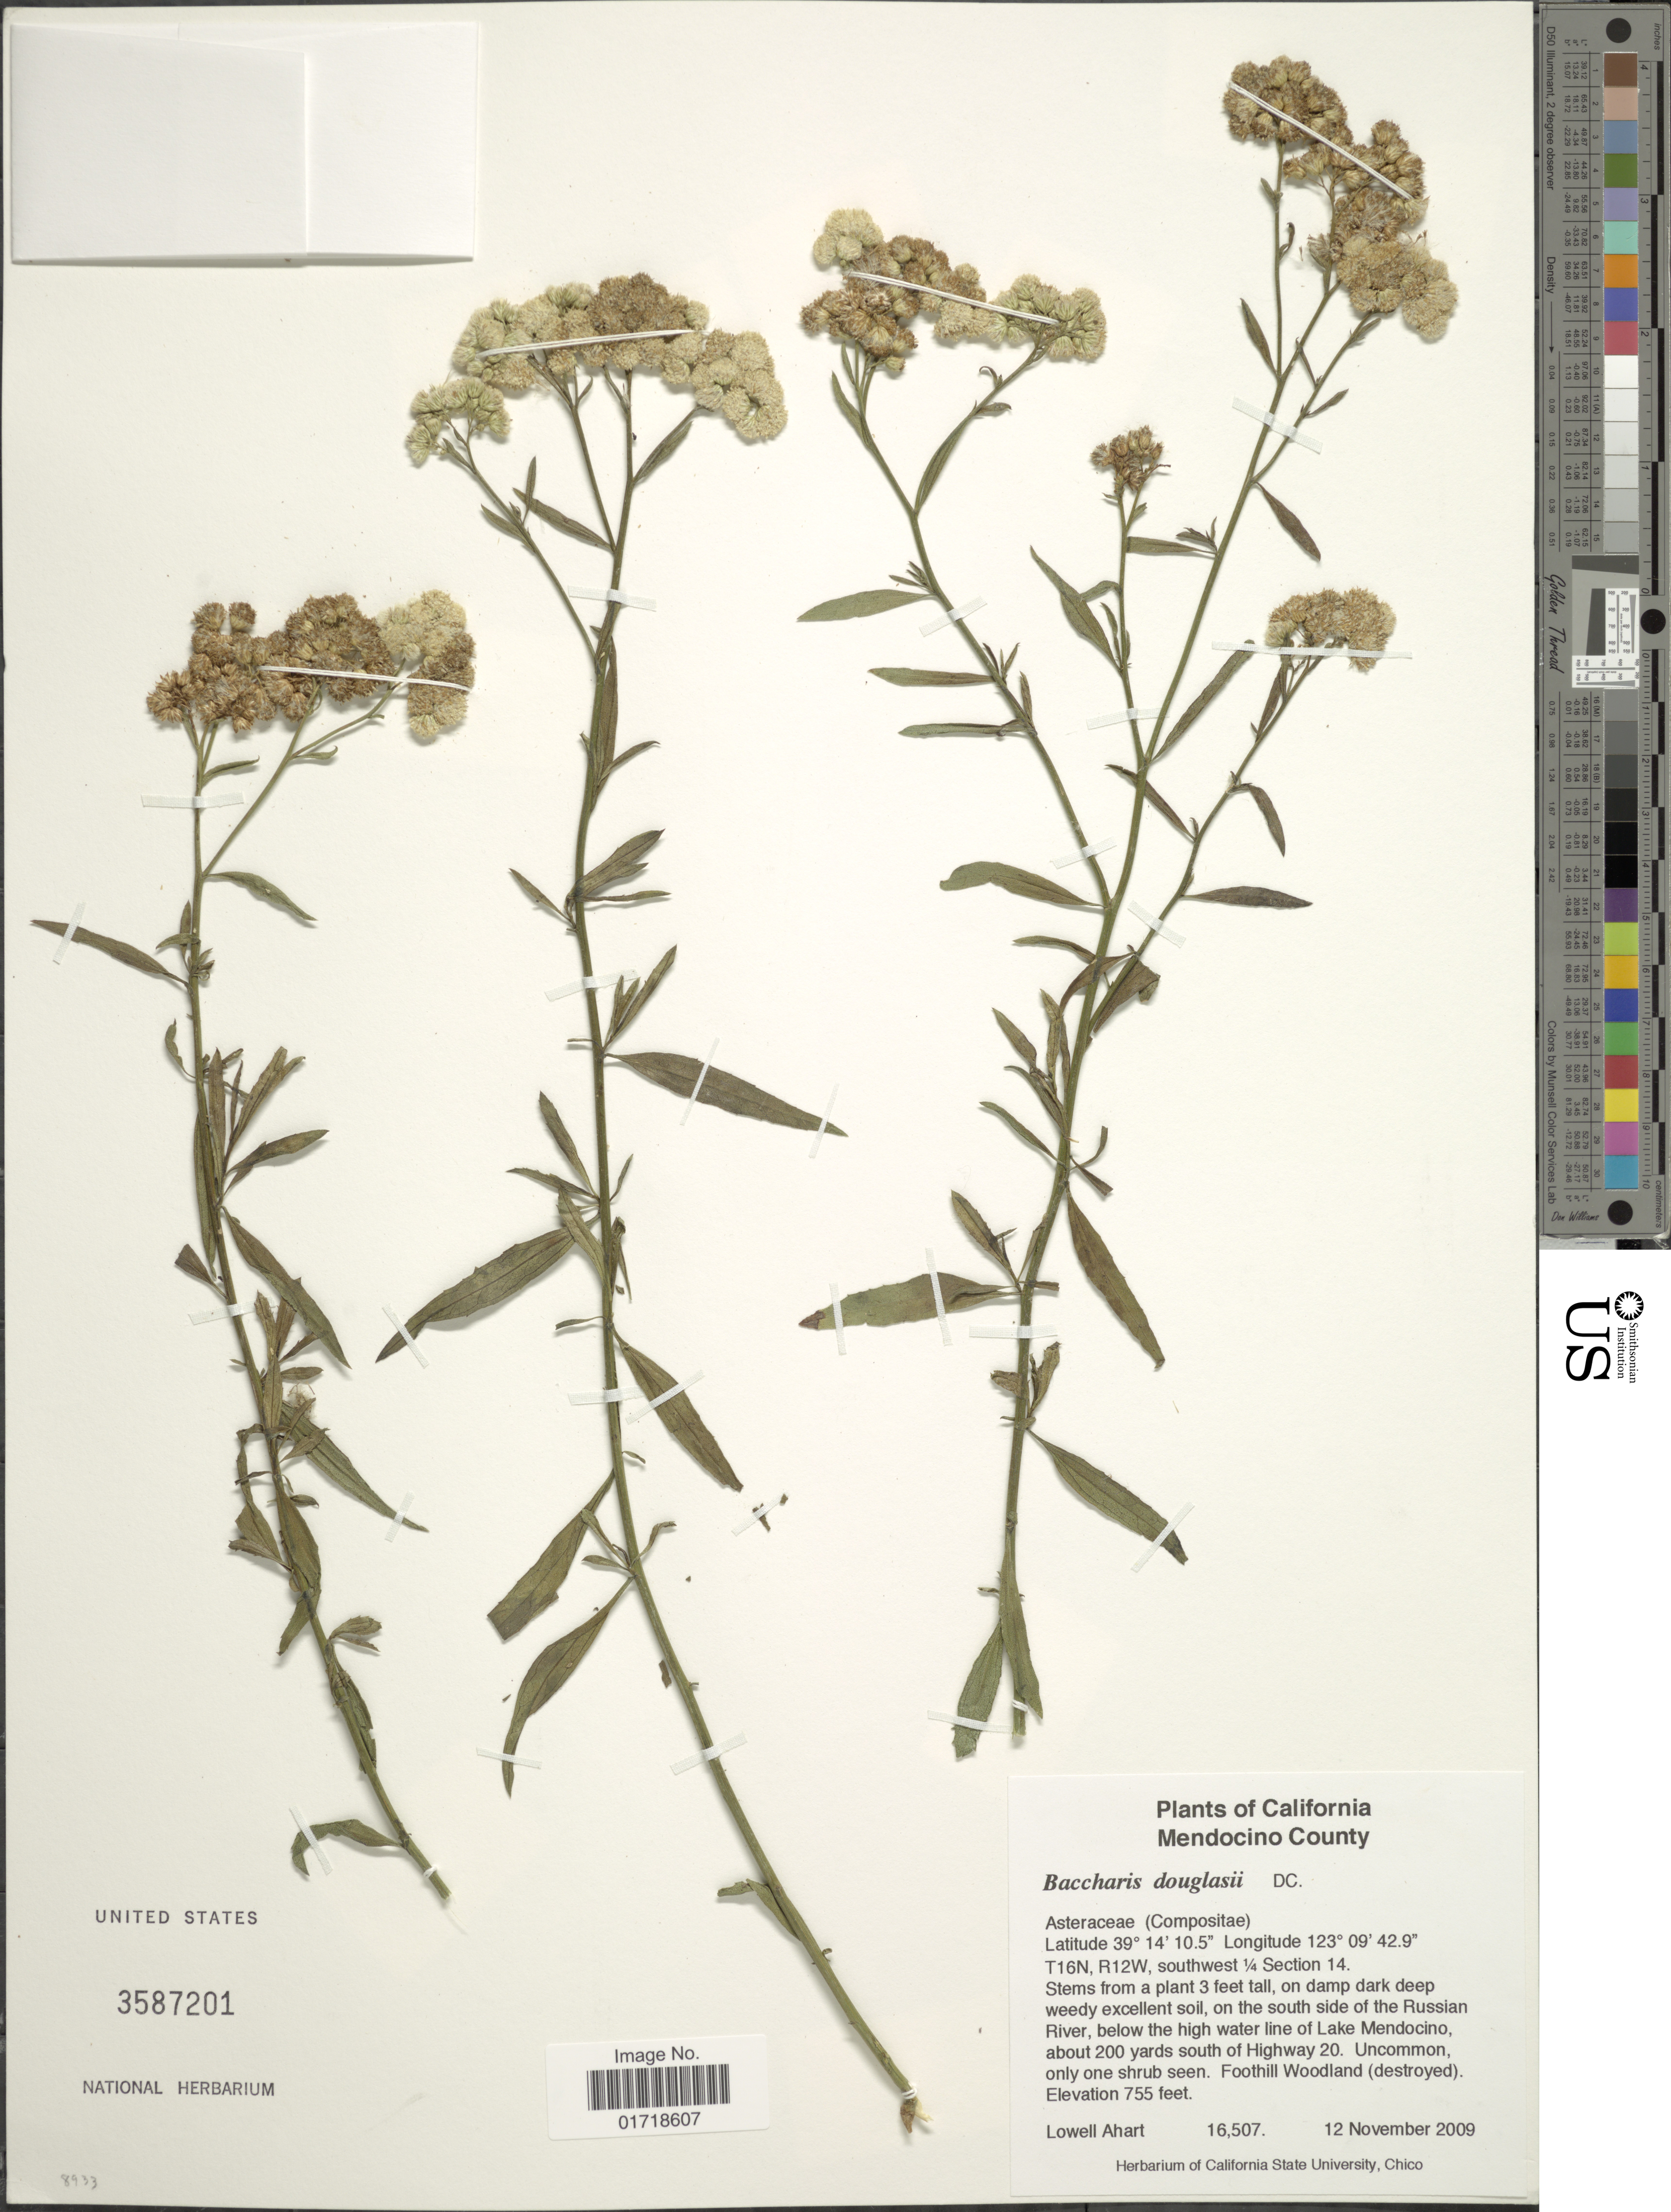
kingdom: Plantae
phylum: Tracheophyta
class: Magnoliopsida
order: Asterales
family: Asteraceae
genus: Baccharis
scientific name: Baccharis douglasii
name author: DC.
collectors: L. Ahart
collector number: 16507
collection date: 2009-11-12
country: United States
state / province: California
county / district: Mendocino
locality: T16N, R12W, southwest ¼ Section 14, on the South side of the Russian River, below the high water line of Lake Mendocino, about 200 yards south of Highway 20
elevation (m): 230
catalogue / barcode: US 3587201